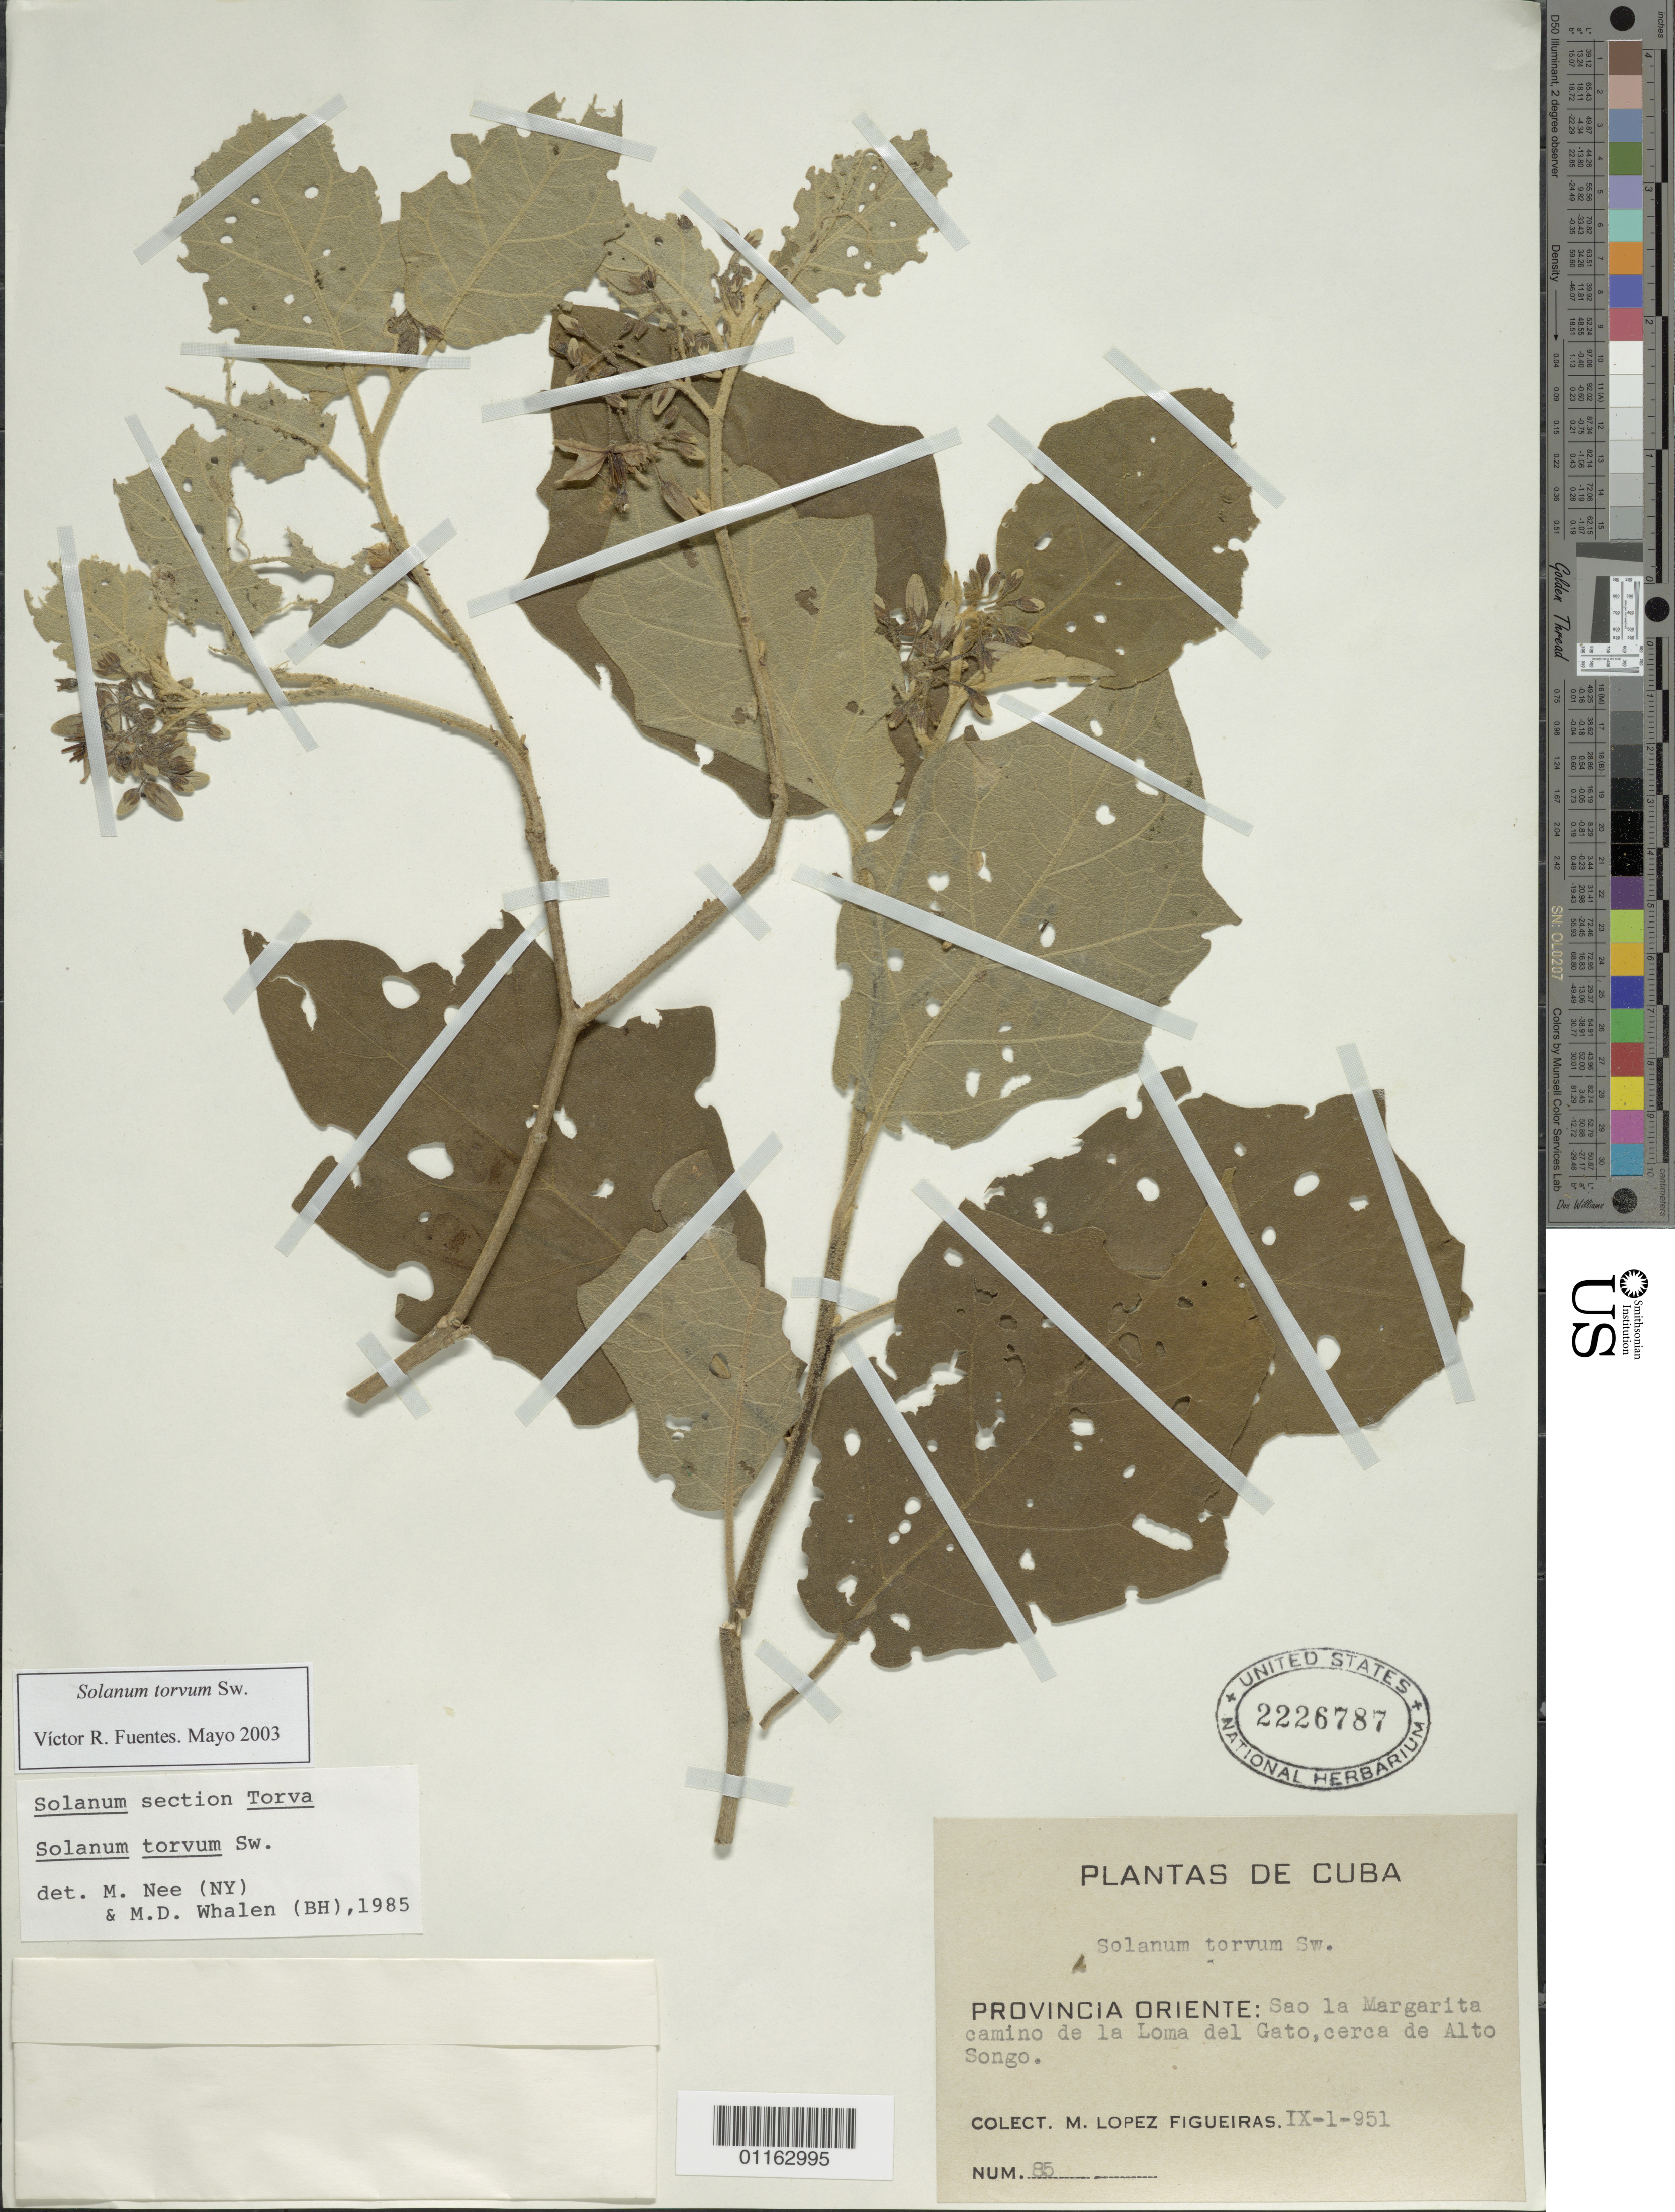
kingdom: Plantae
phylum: Tracheophyta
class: Magnoliopsida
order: Solanales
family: Solanaceae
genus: Solanum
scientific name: Solanum torvum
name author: Sw.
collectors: M. López Figueiras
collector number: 85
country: Cuba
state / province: Oriente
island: Cuba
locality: Sao la Margarita camino de la Loma del Gato, cerca de Alto Songo.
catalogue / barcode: US 2226787